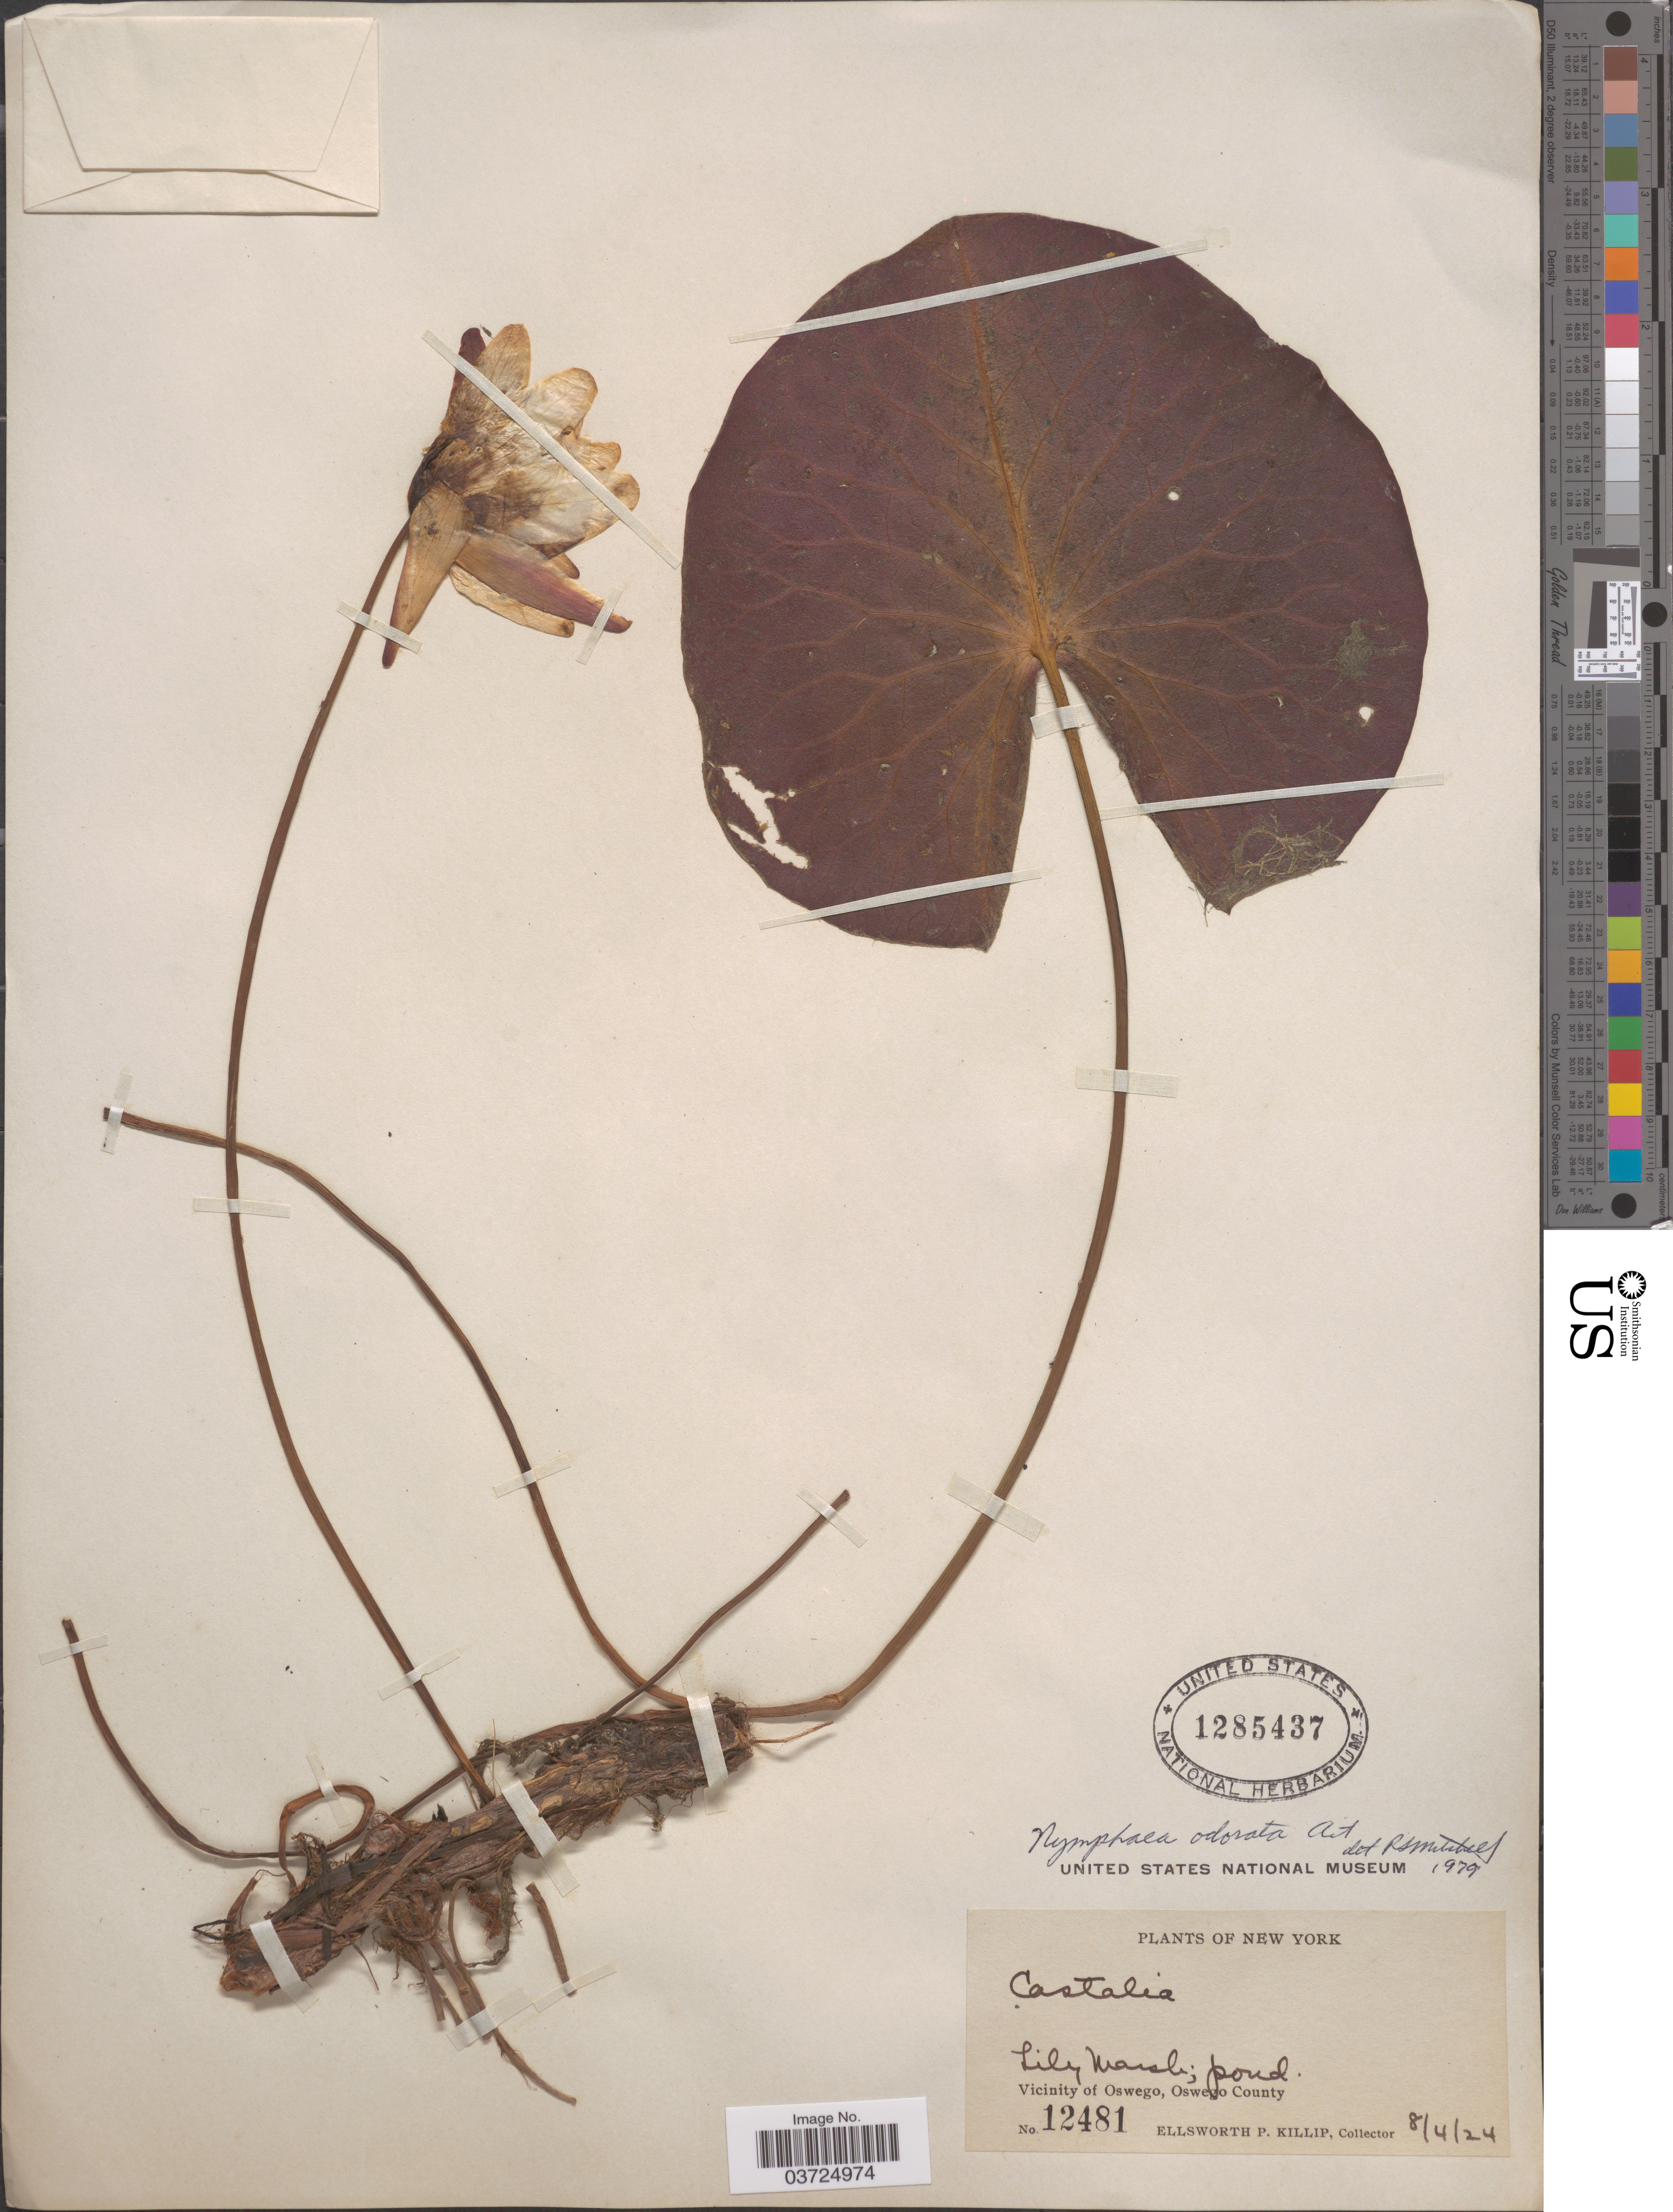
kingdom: Plantae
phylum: Tracheophyta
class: Magnoliopsida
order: Nymphaeales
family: Nymphaeaceae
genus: Nymphaea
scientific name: Nymphaea odorata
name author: Aiton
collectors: E. P. Killip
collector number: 12481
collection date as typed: Transcribed d/m/y: 4/8/24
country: United States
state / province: New York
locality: Vicinity of Oswego, Oswego County.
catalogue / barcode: US 1285437